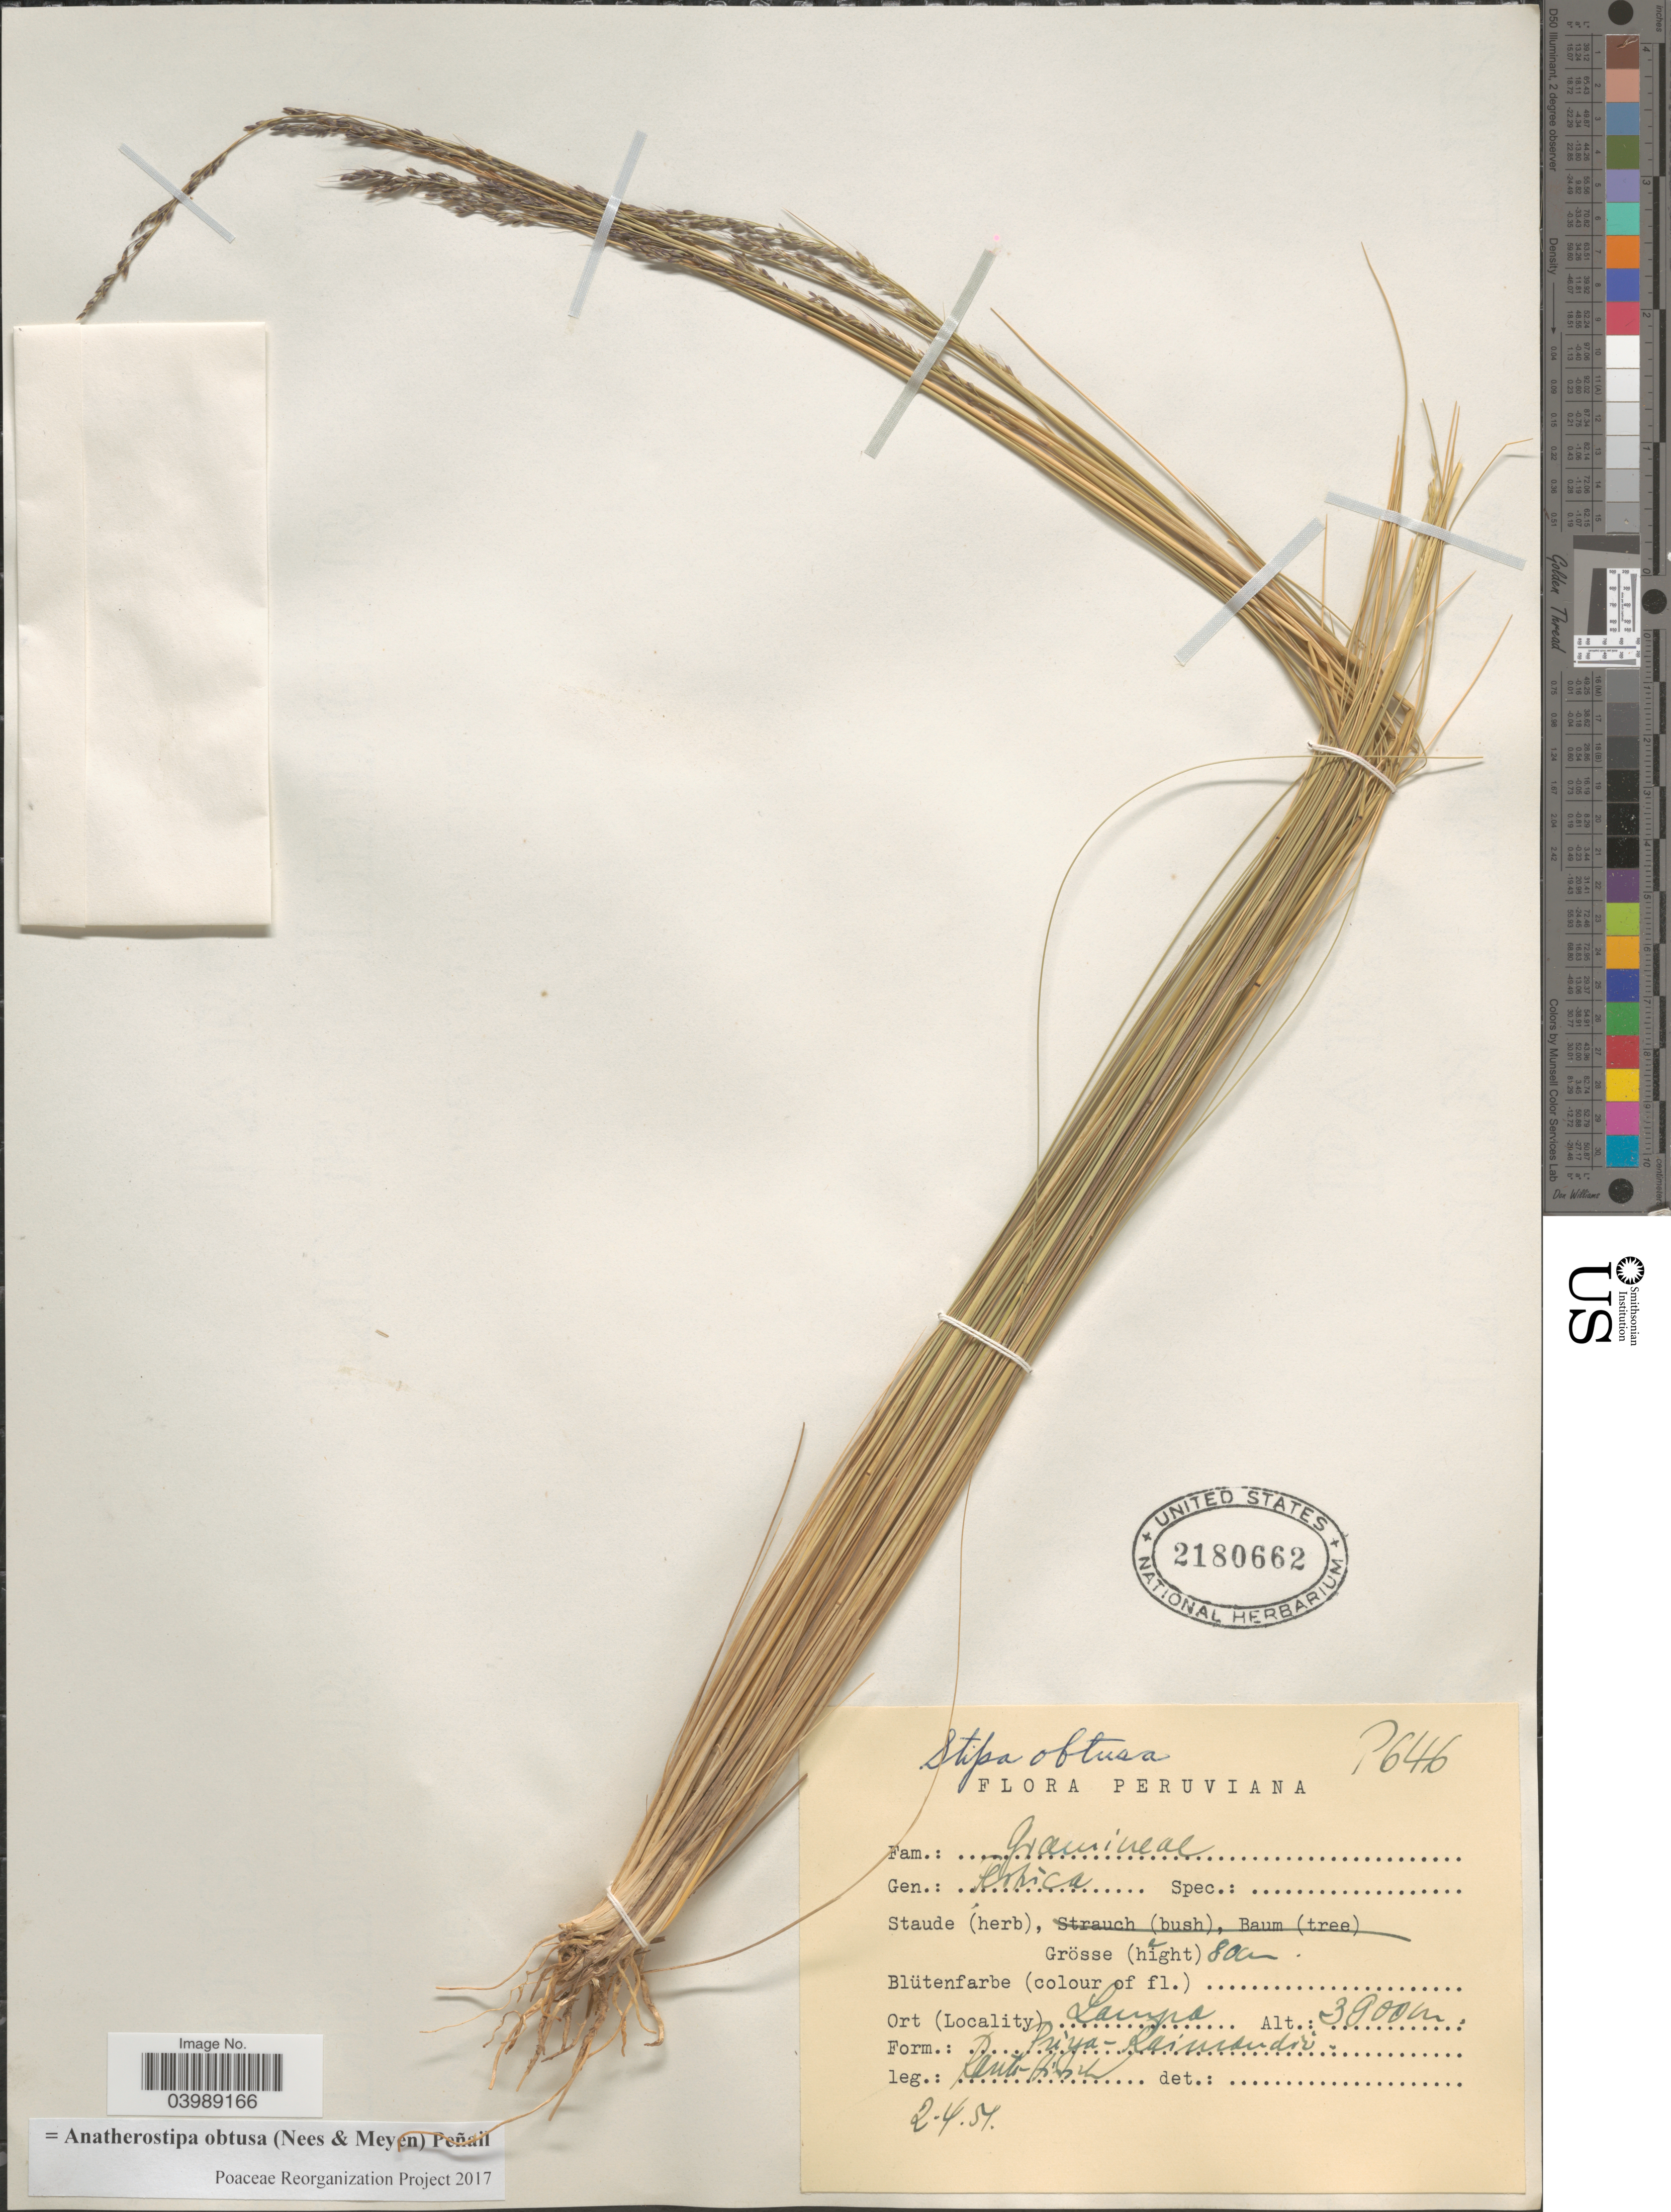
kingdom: Plantae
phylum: Tracheophyta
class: Liliopsida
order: Poales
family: Poaceae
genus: Anatherostipa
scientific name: Anatherostipa obtusa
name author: (Nees & Meyen) Peñailillo B.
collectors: W. Rauh & G. Hirsch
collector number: P646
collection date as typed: Transcribed d/m/y: 2/4/54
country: Peru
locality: Lampa.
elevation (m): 3900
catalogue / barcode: US 2180662